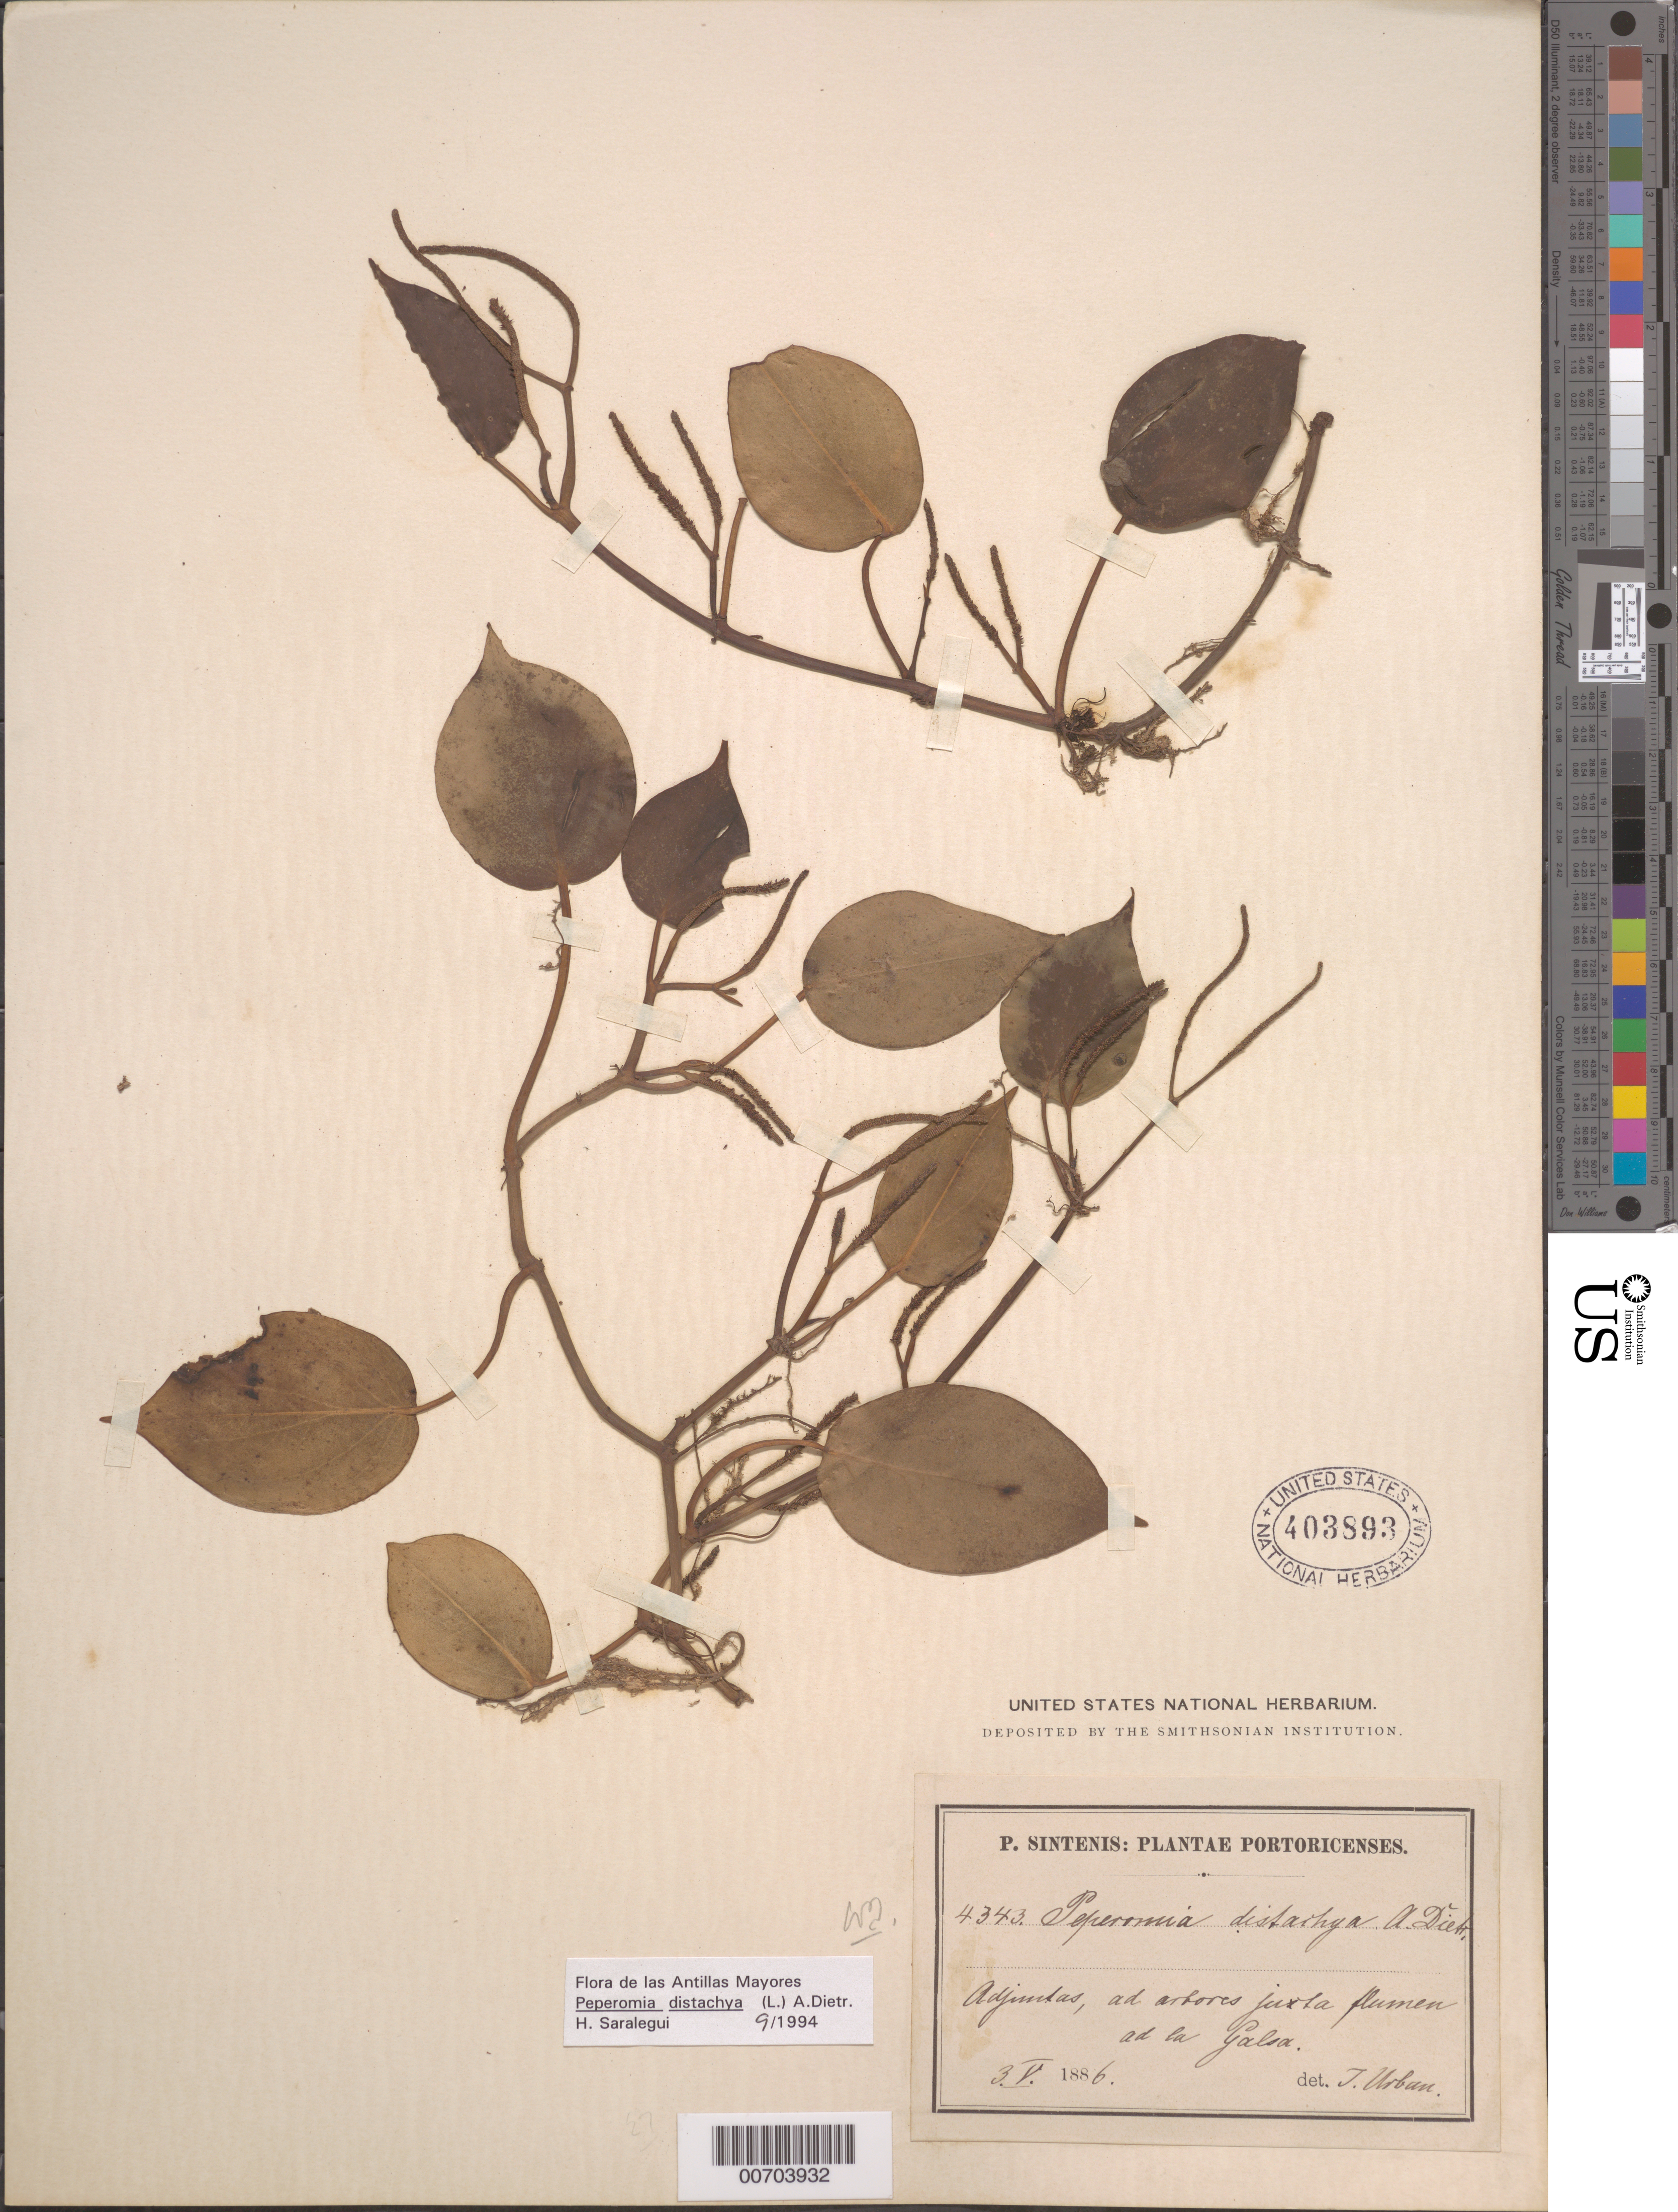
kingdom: Plantae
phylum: Tracheophyta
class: Magnoliopsida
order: Piperales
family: Piperaceae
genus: Peperomia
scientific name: Peperomia distachya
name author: (L.) A. Dietr.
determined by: Saralegui Boza, H.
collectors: P. Sintenis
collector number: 343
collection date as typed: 03 May 1886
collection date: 1886-05-03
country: Puerto Rico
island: Greater Antilles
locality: Adjuntas, ad arbores justa? Flumen ad ala Galsa.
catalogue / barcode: US 403893